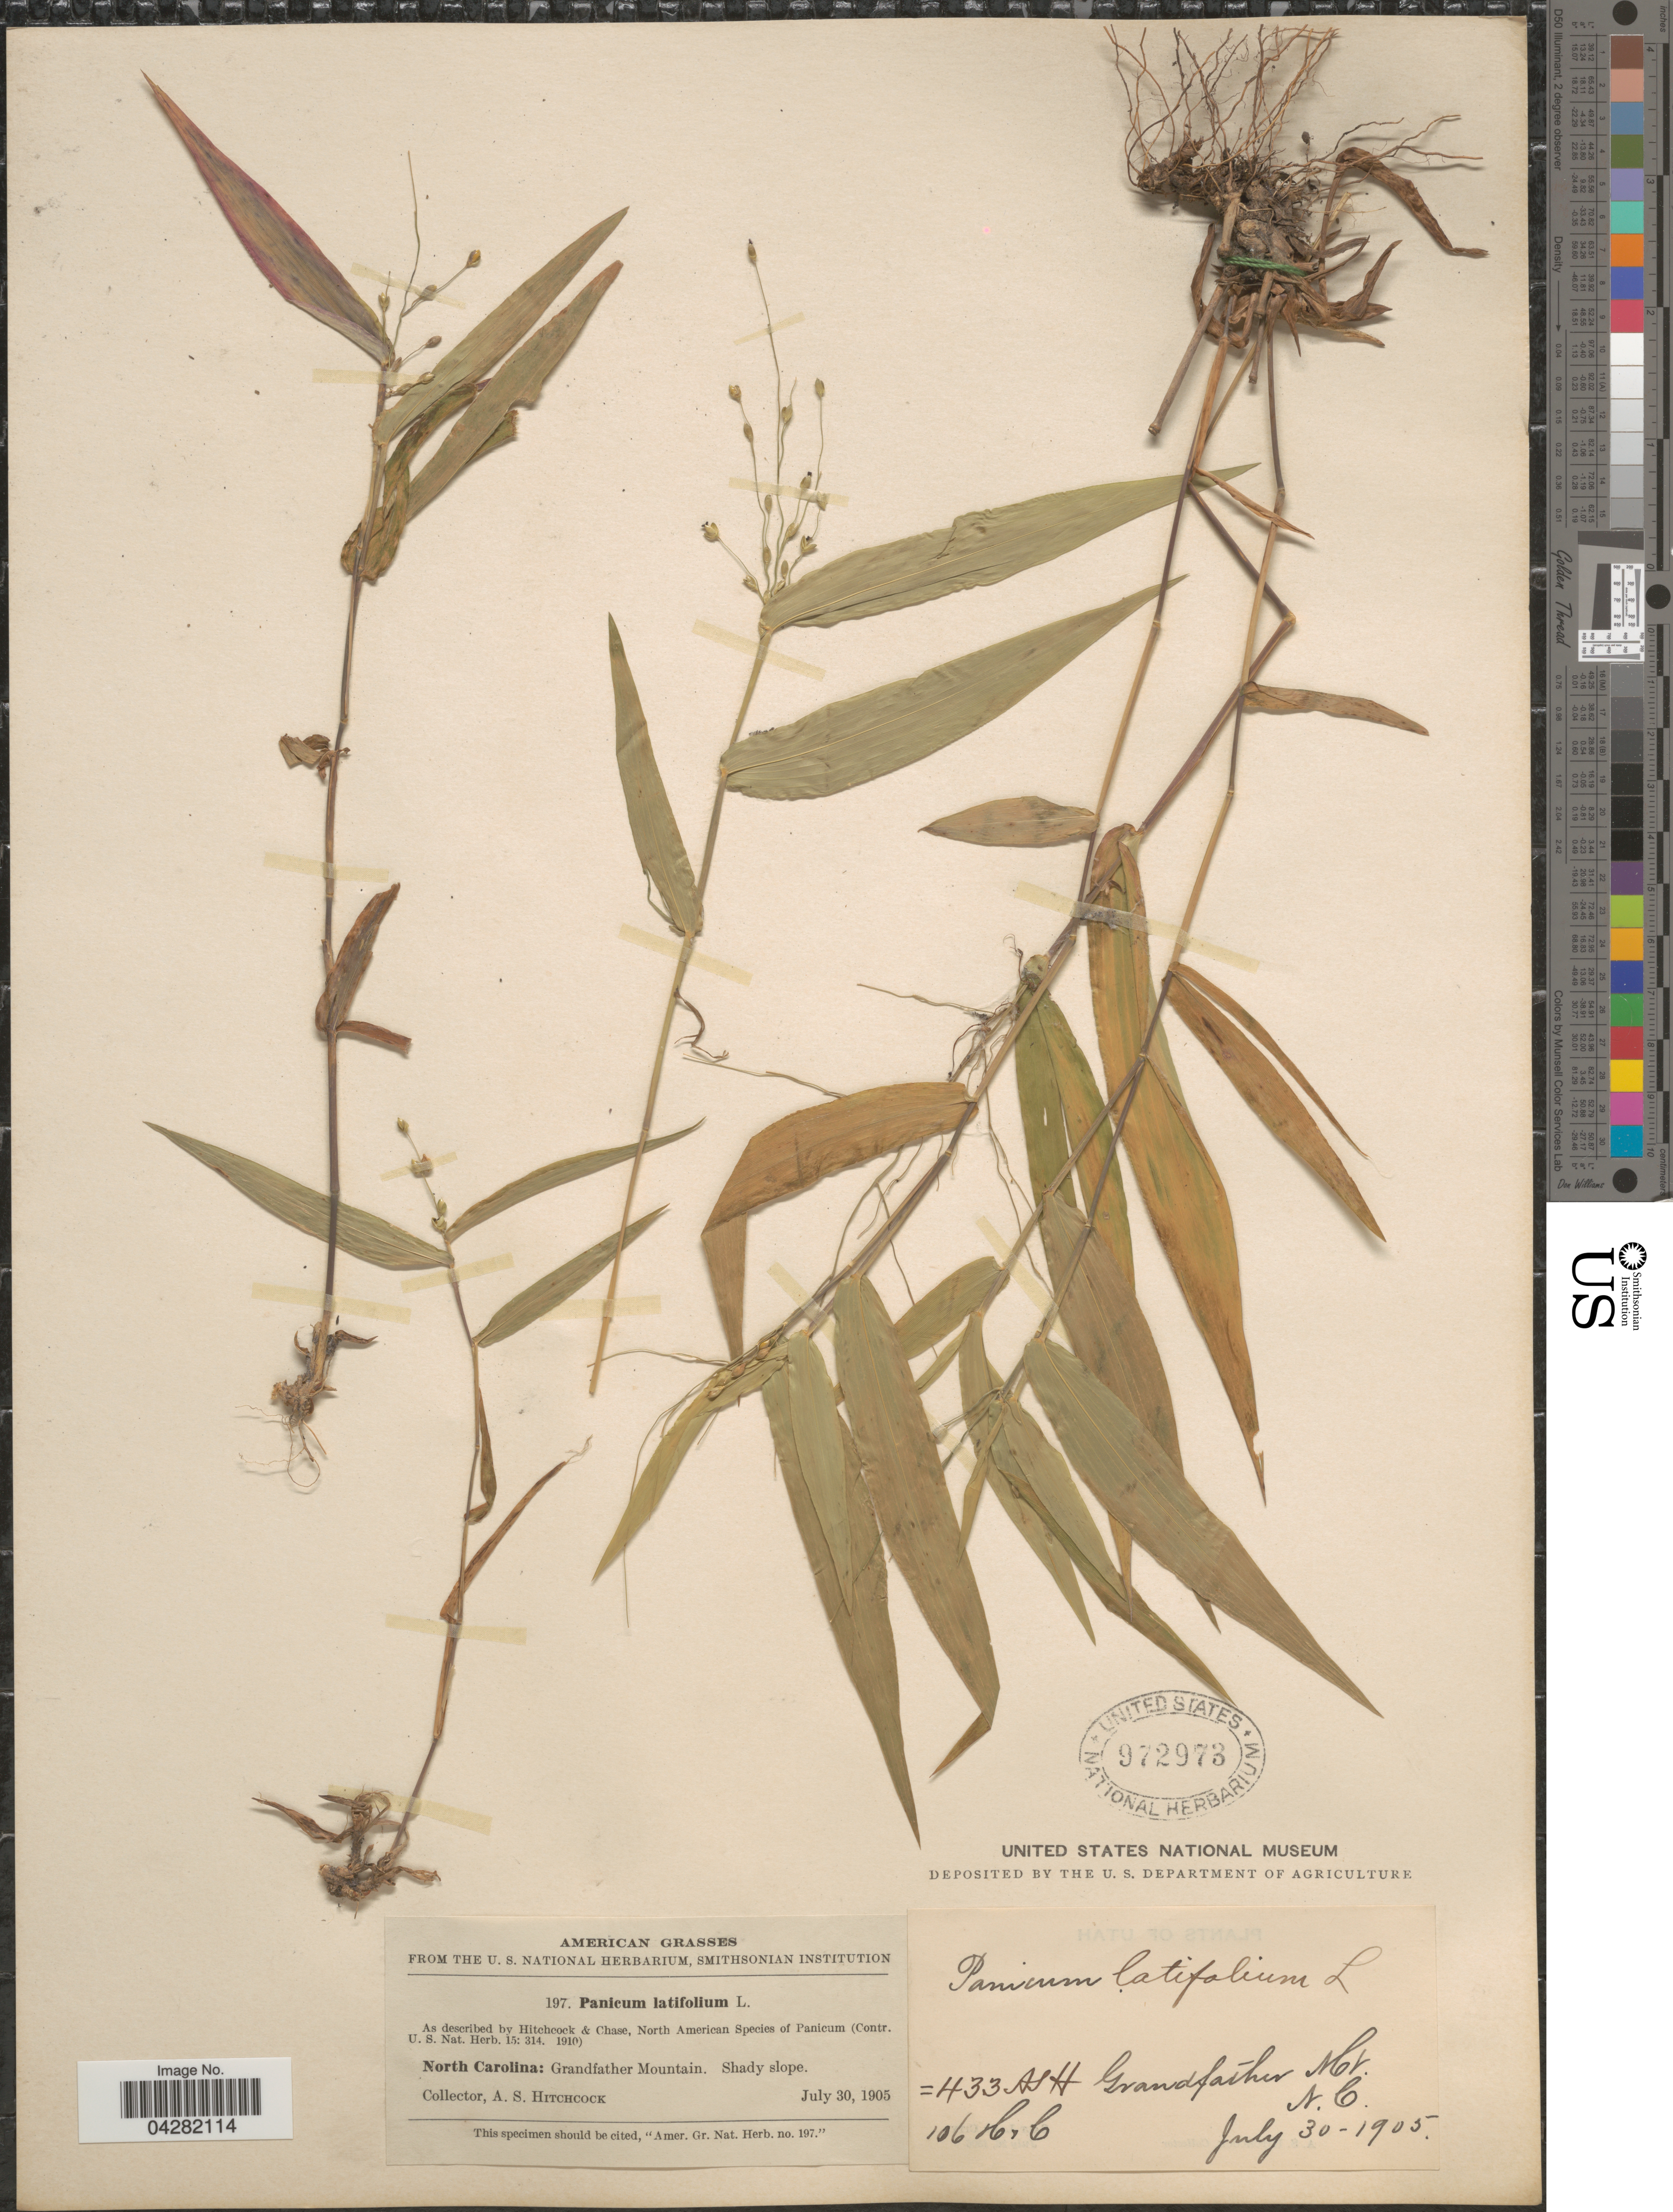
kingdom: Plantae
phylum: Tracheophyta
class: Liliopsida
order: Poales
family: Poaceae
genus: Dichanthelium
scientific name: Dichanthelium latifolium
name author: (L.) Harvill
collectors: A. S. Hitchcock & C.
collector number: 197/106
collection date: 1905-07-30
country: United States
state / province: North Carolina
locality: Grandfather Mountain.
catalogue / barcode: US 972973